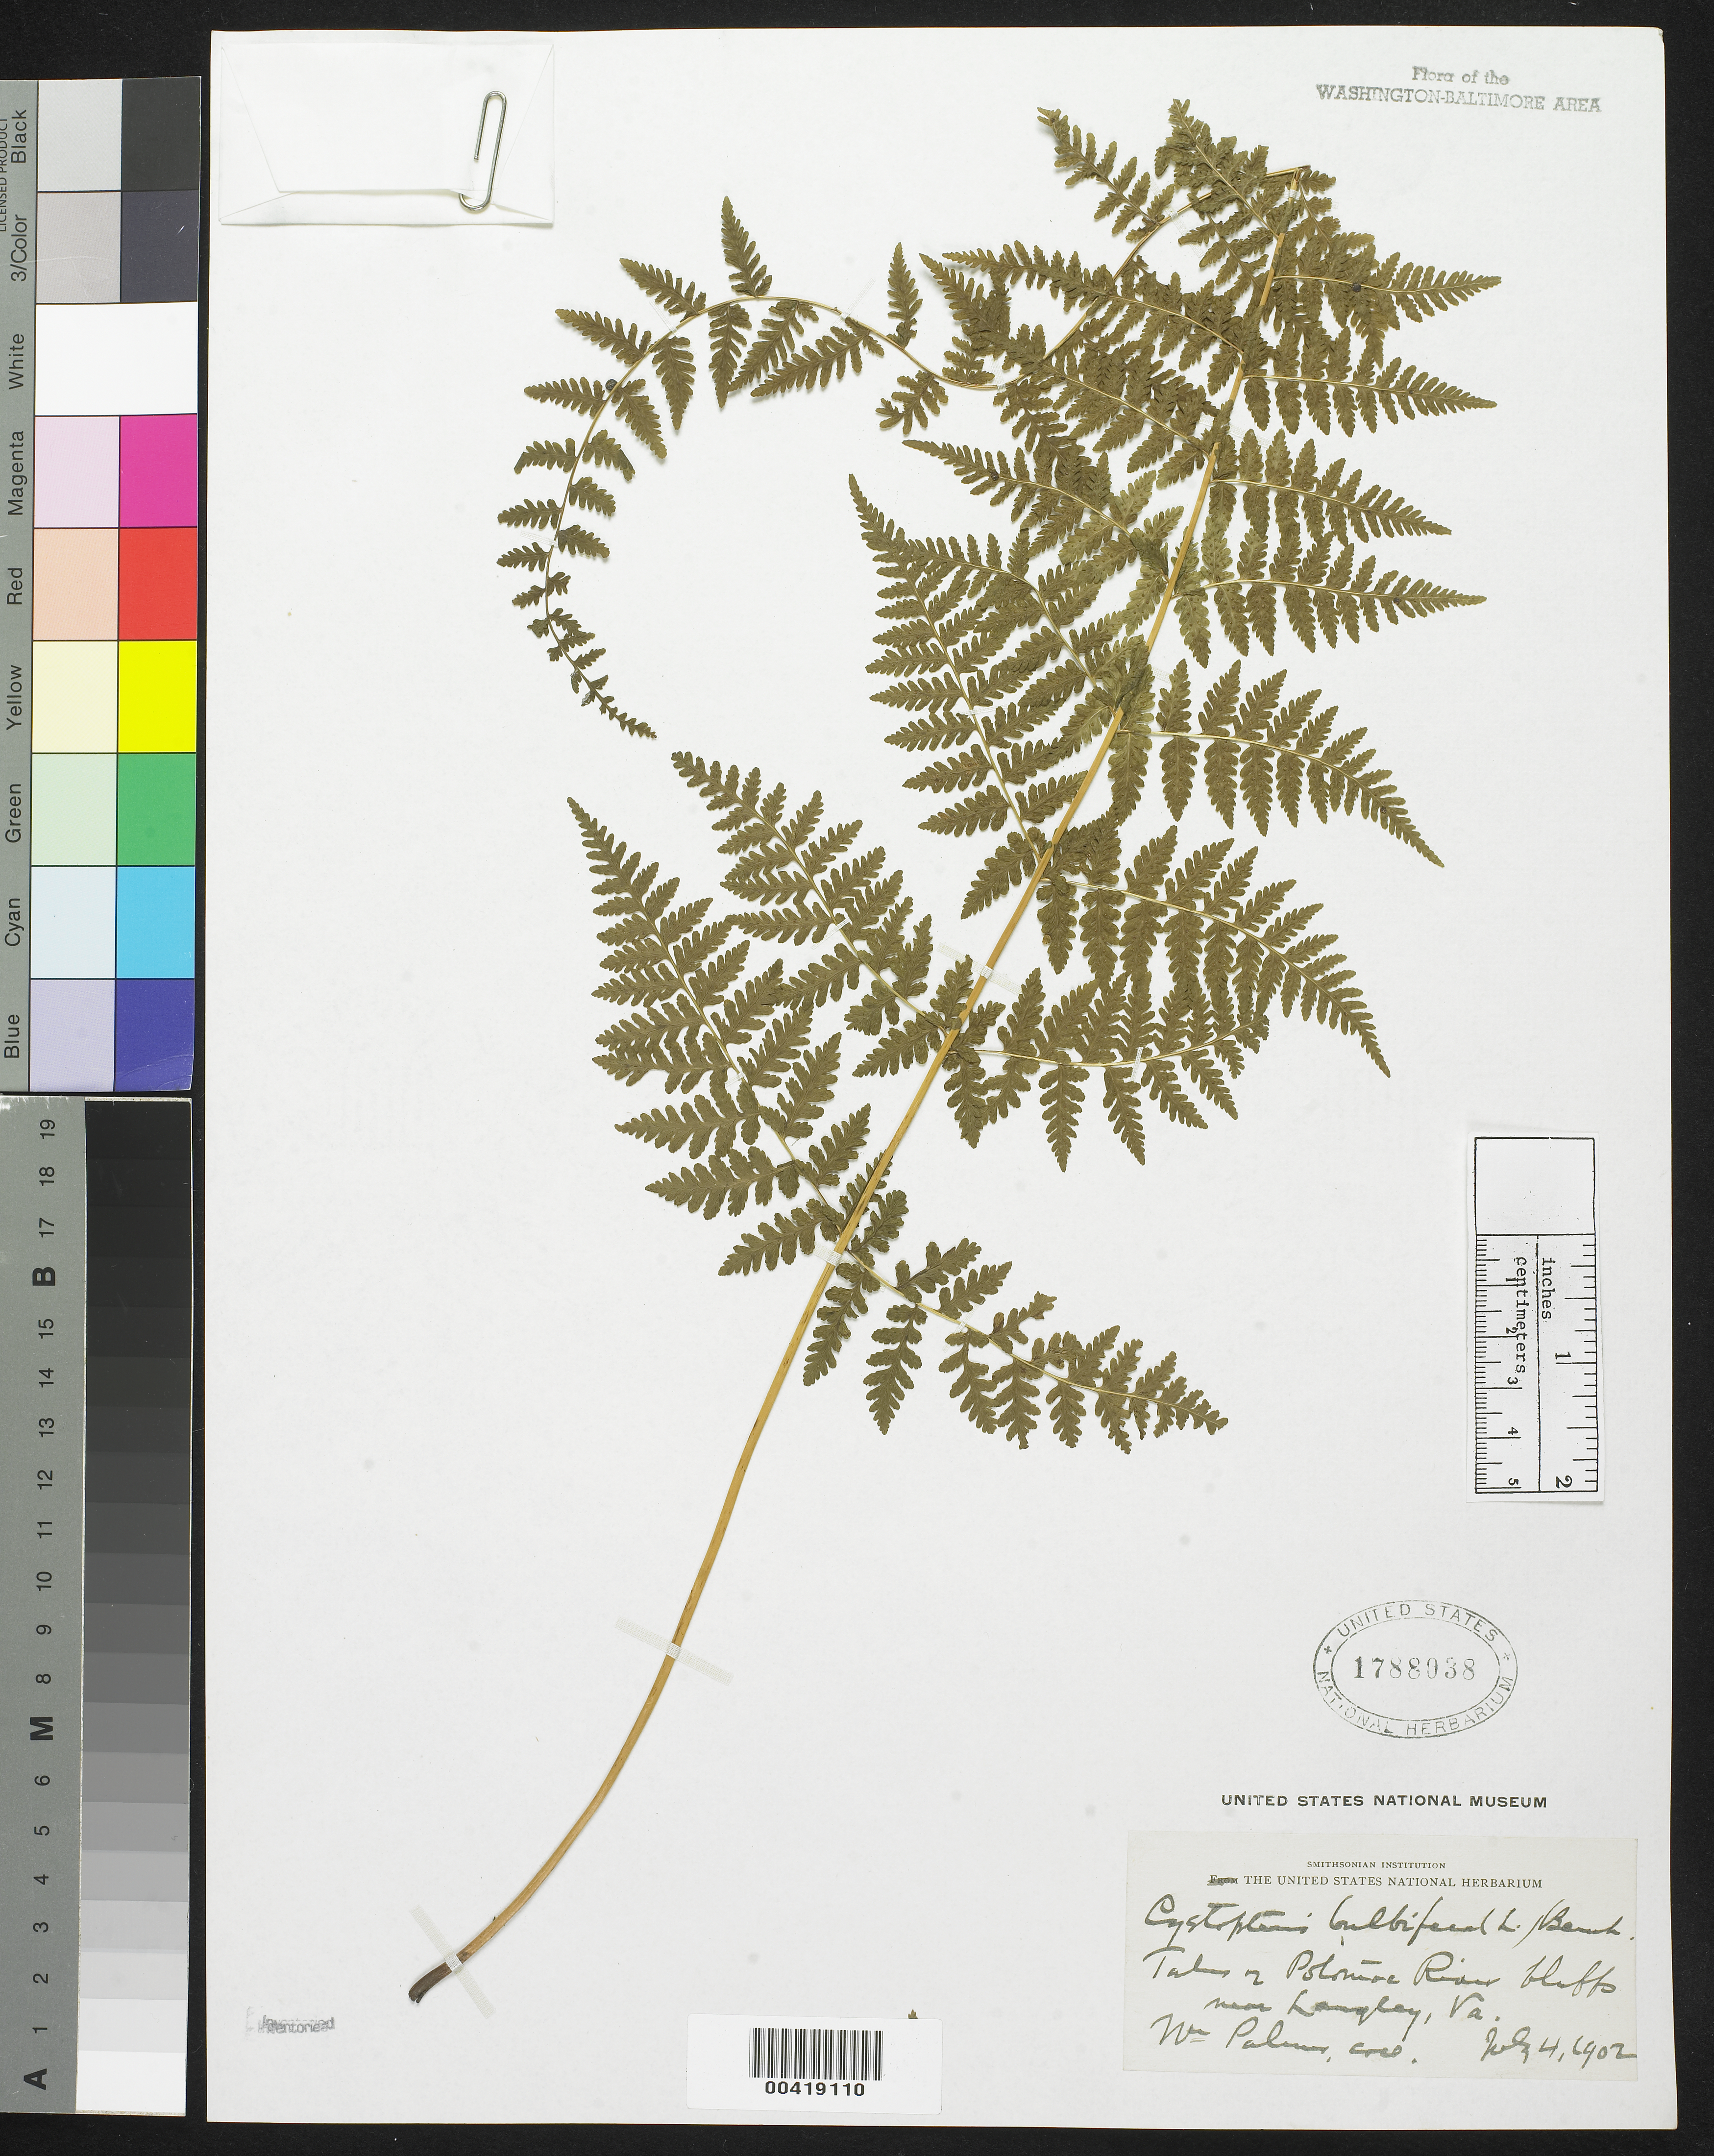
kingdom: Plantae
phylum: Tracheophyta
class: Polypodiopsida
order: Polypodiales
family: Cystopteridaceae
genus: Cystopteris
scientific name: Cystopteris bulbifera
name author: (L.) Bernh.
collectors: W. Palmer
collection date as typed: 04 Jul 1902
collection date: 1902-07-04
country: United States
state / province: Virginia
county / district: Fairfax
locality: Potomac River Bluffs near Langley C. and O. Canal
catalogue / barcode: US 1788038